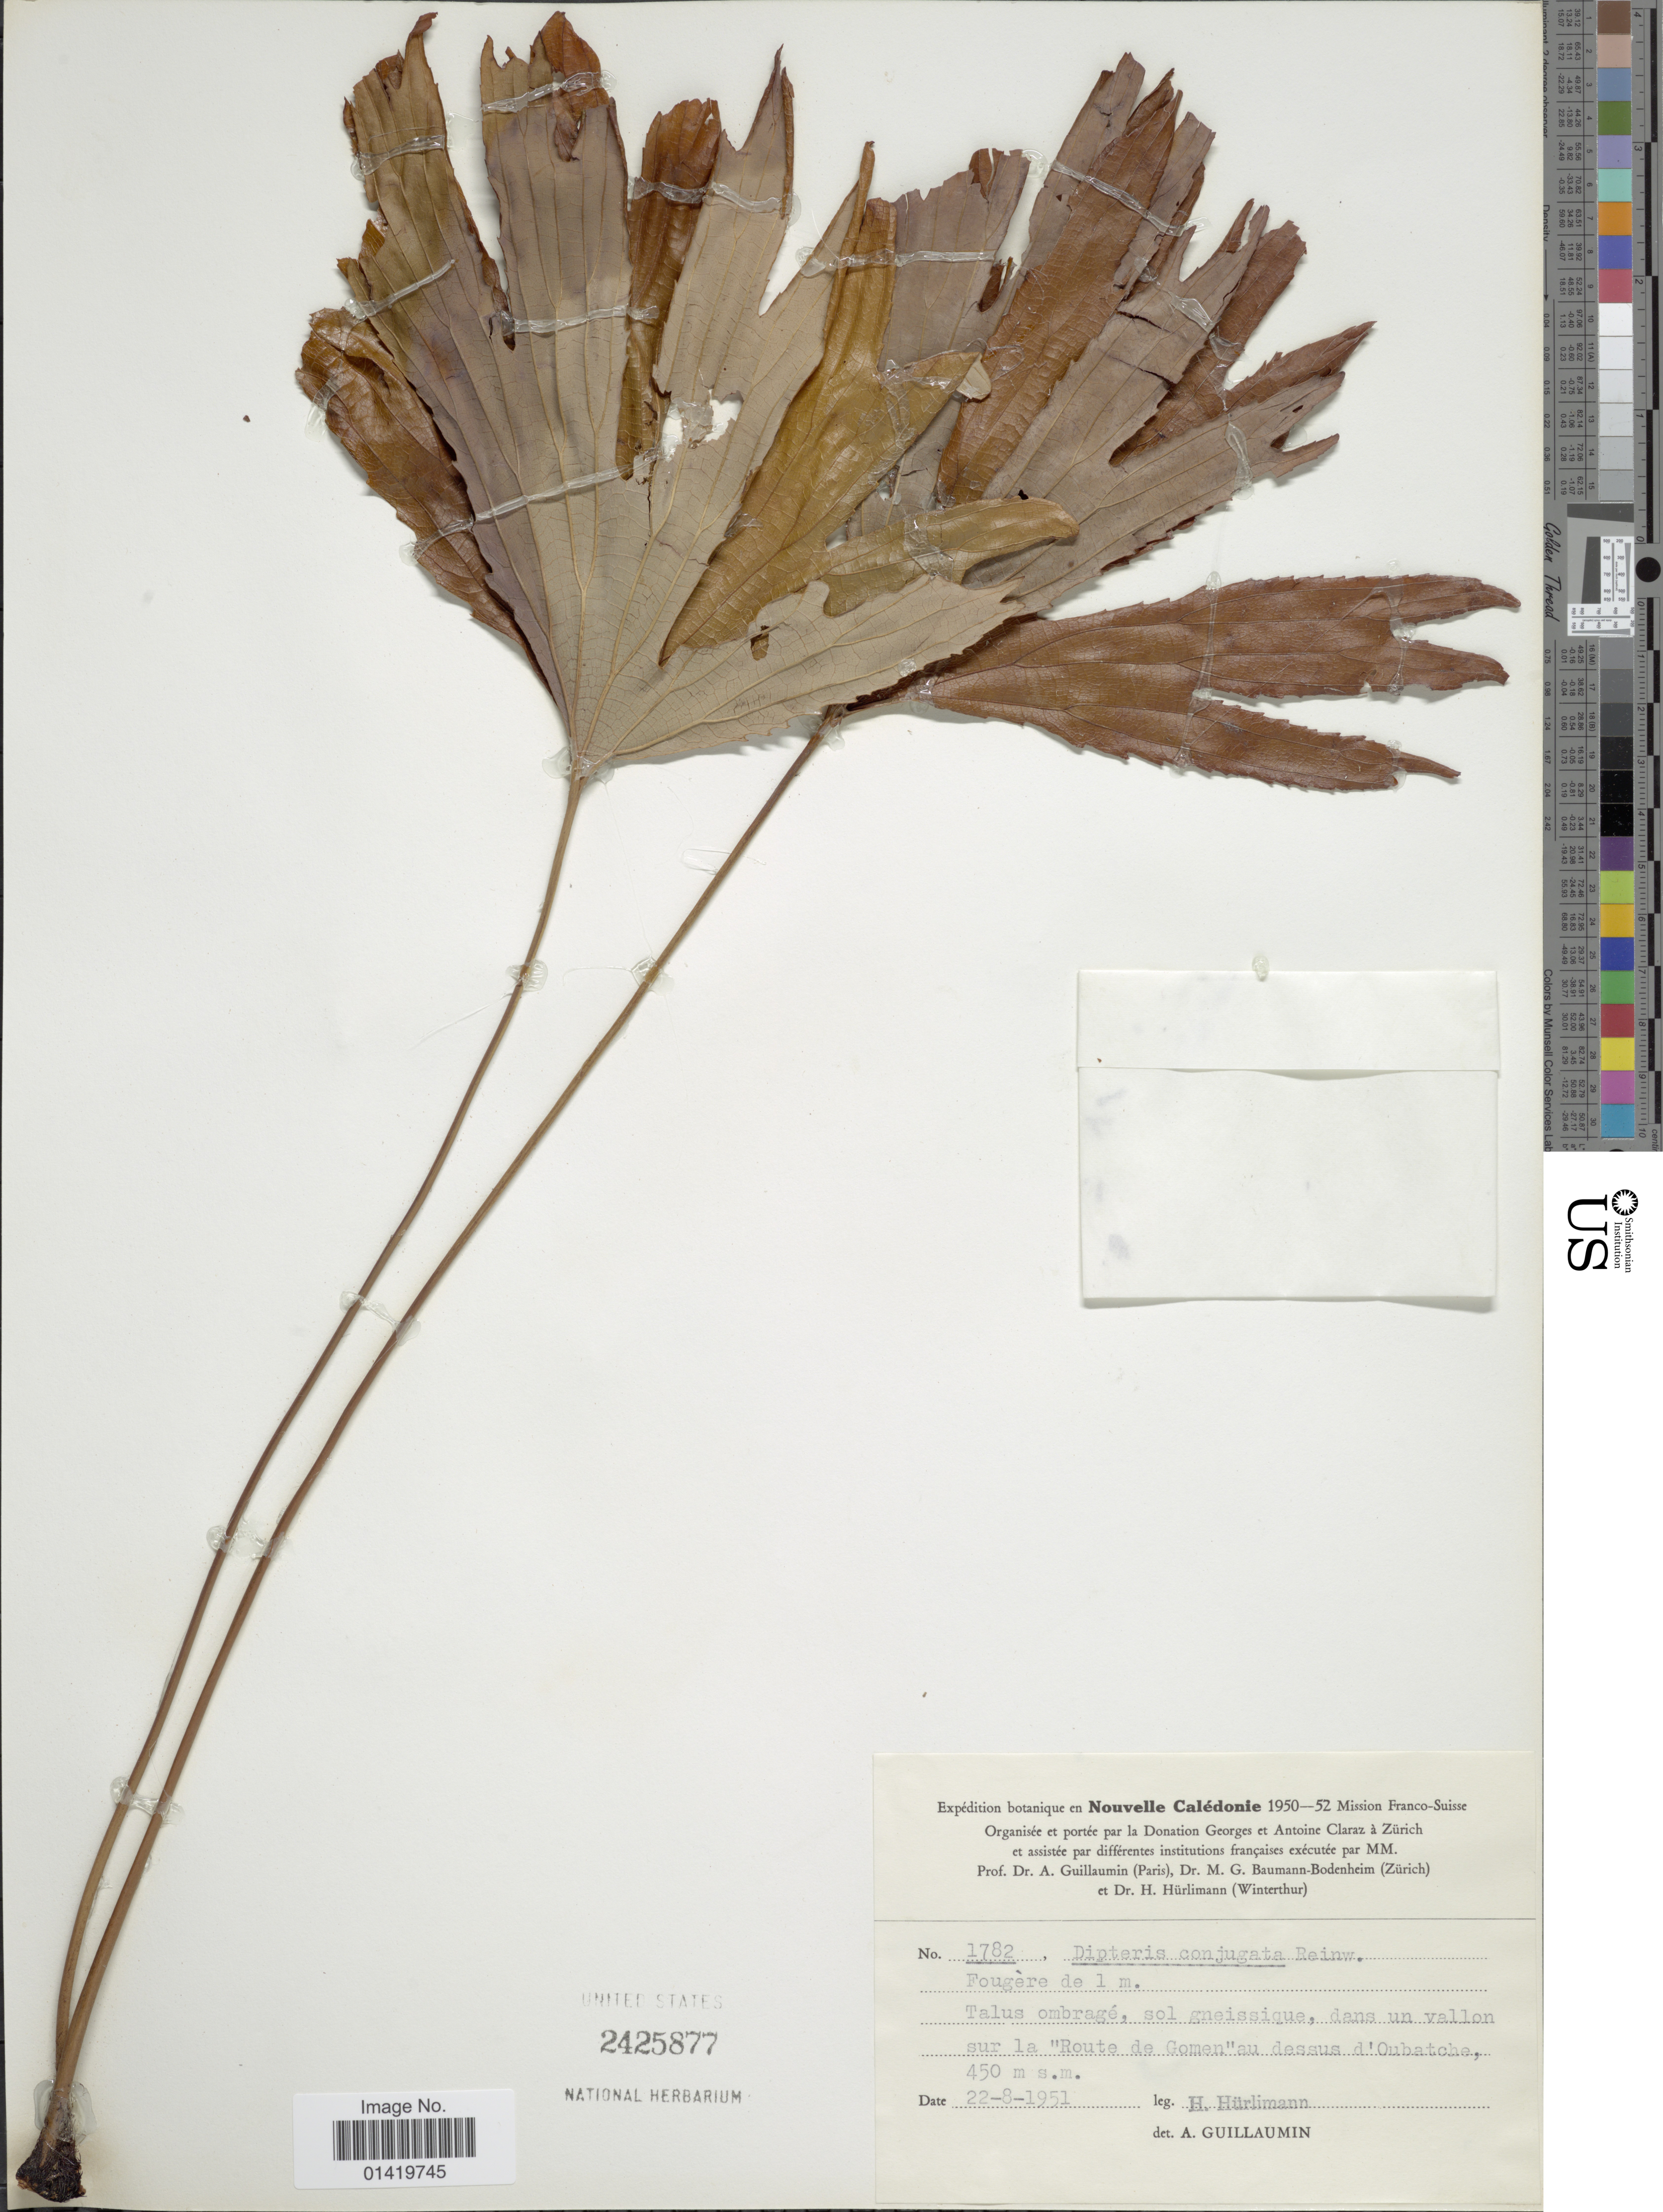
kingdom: Plantae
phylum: Tracheophyta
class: Polypodiopsida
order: Gleicheniales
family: Dipteridaceae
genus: Dipteris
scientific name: Dipteris conjugata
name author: Reinw.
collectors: H. Hürlimann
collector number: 1782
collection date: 1951-08-22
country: New Caledonia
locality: Talus ombragé, sol gneissique, dans un vallon sur la "Route de Gomen" au dessus d'Oubatche.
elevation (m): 450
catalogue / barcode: US 2425877